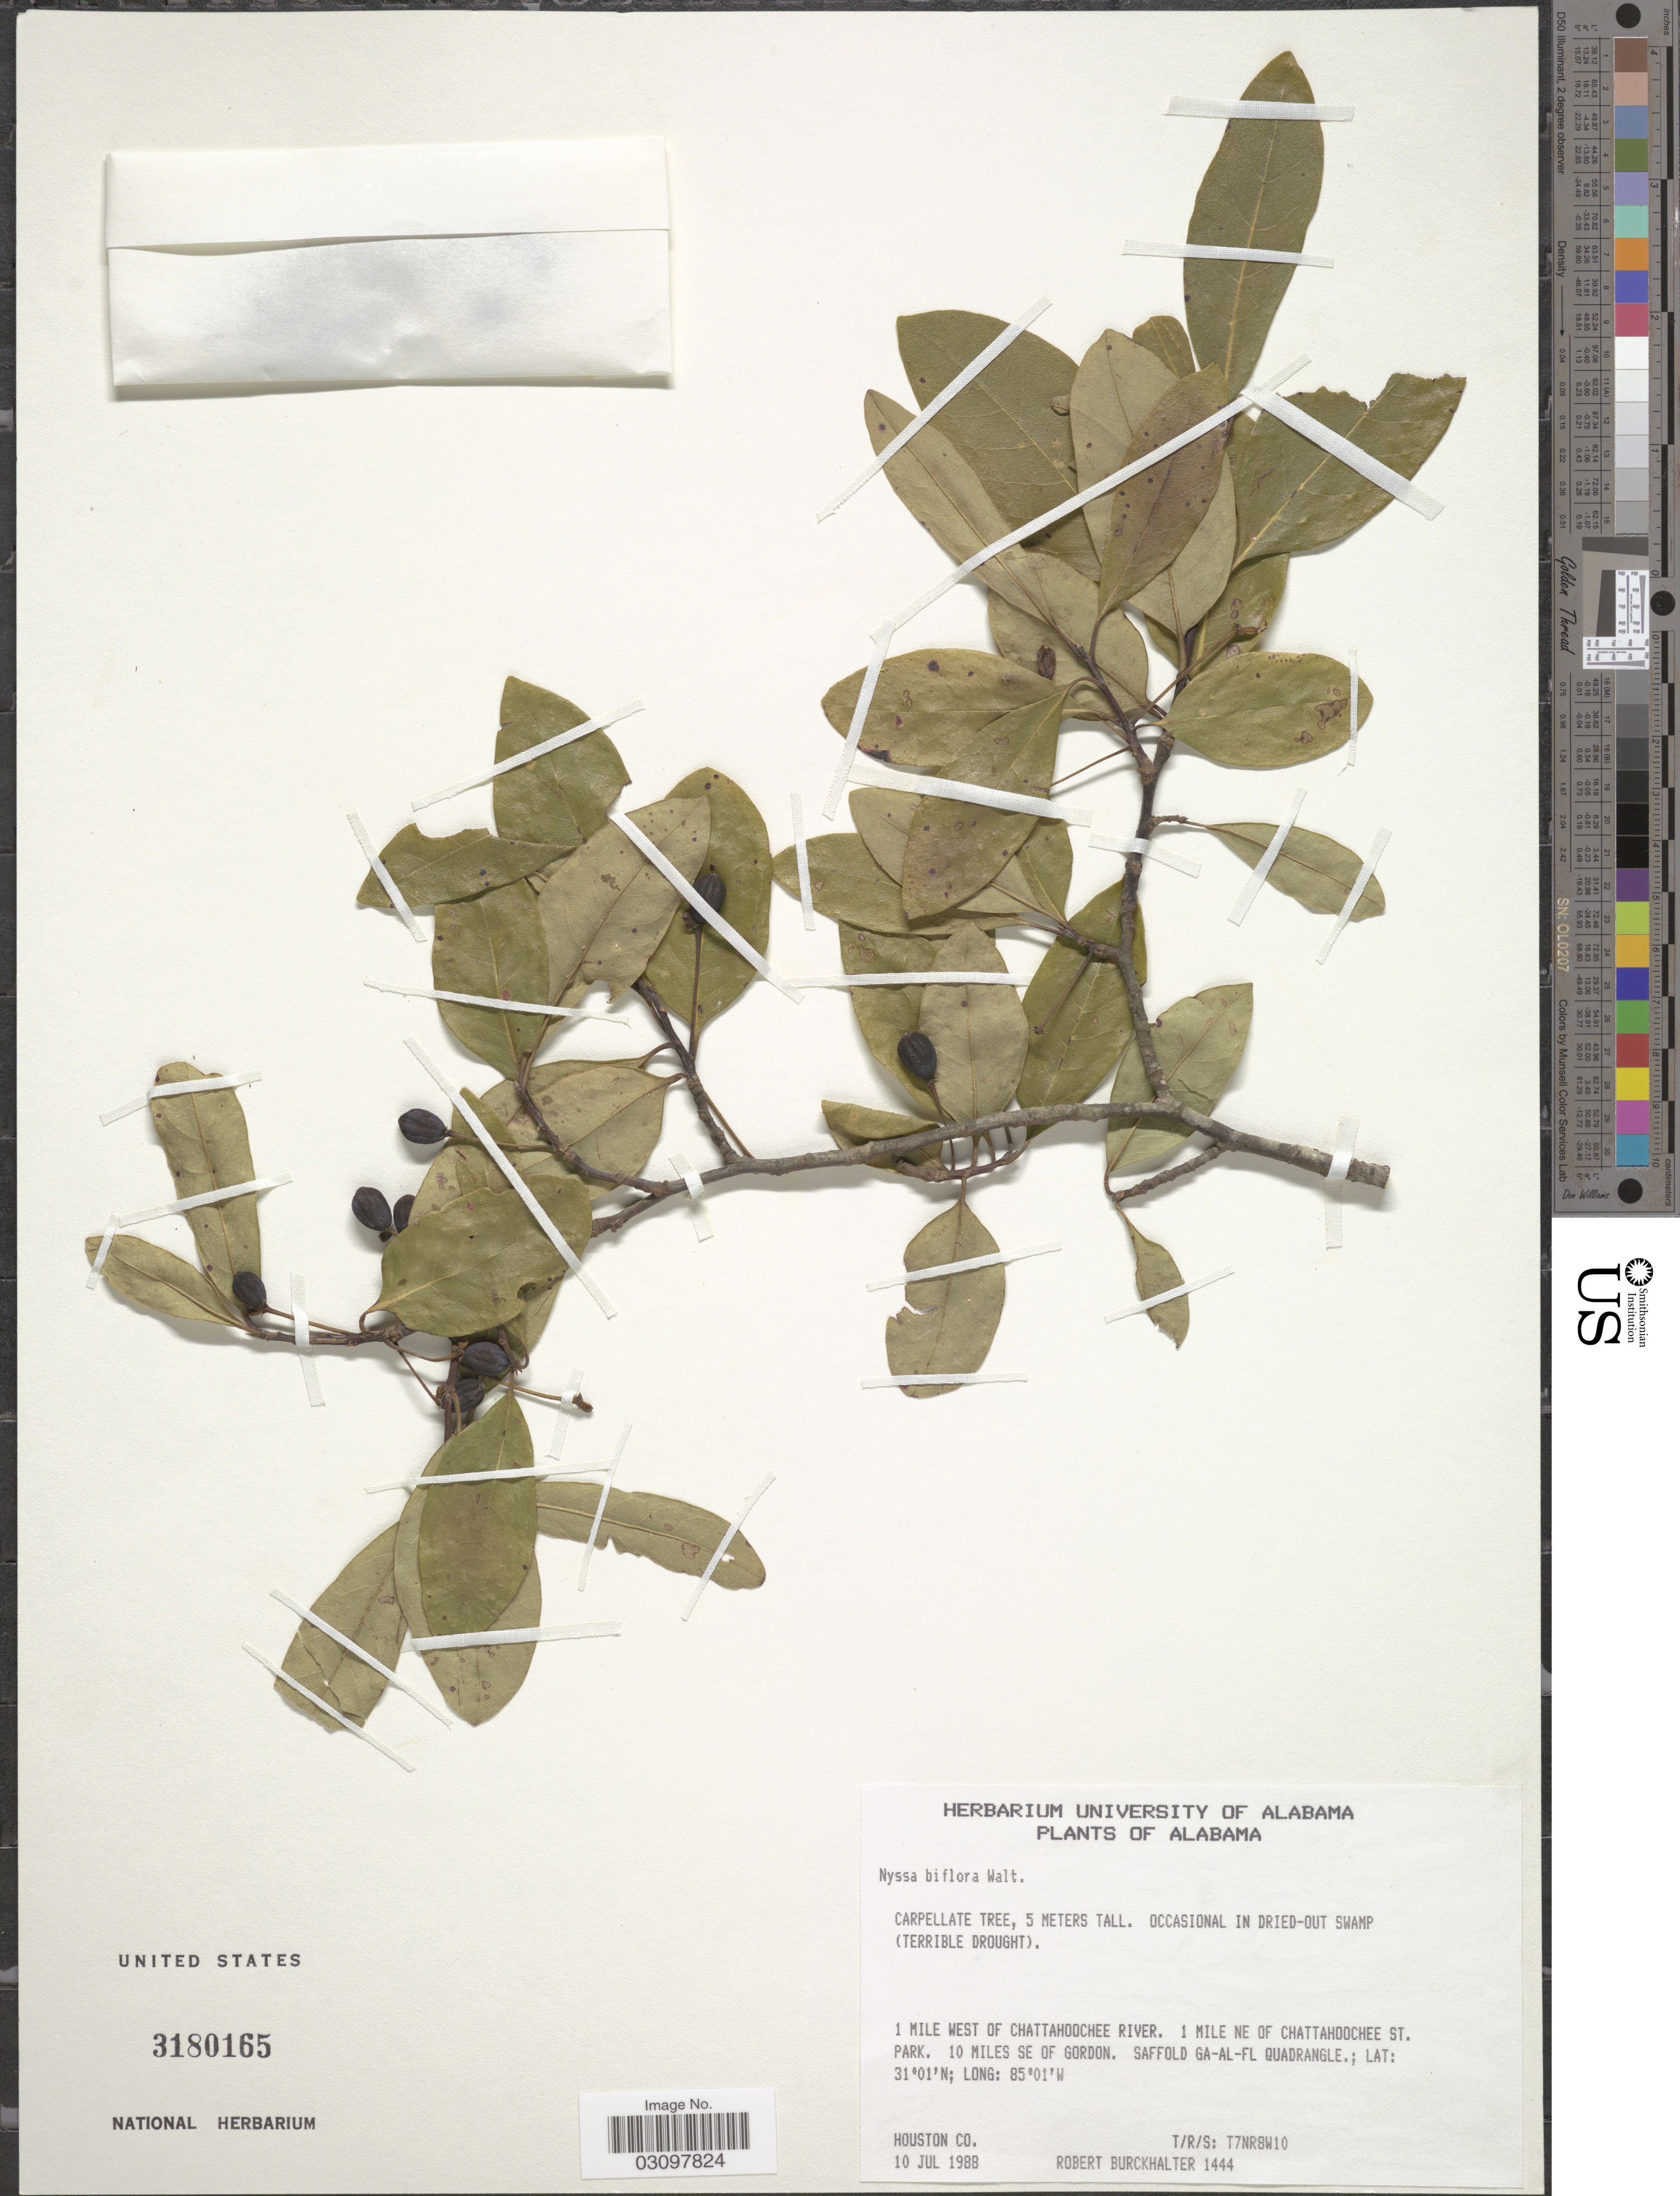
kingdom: Plantae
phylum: Tracheophyta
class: Magnoliopsida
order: Cornales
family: Nyssaceae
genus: Nyssa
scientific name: Nyssa biflora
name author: Walter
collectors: R. Burckhalter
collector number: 1444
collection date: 1988-07-10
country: United States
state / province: Alabama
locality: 1 mile west of Chattahoochee River. 1 mile NE of Chattahoochee St. Park. 10 miles SE of Gordon. Saffold GA-AL-FL Quadrangle. Houston Co. T/R/S: T17NR8W10.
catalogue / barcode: US 3180165